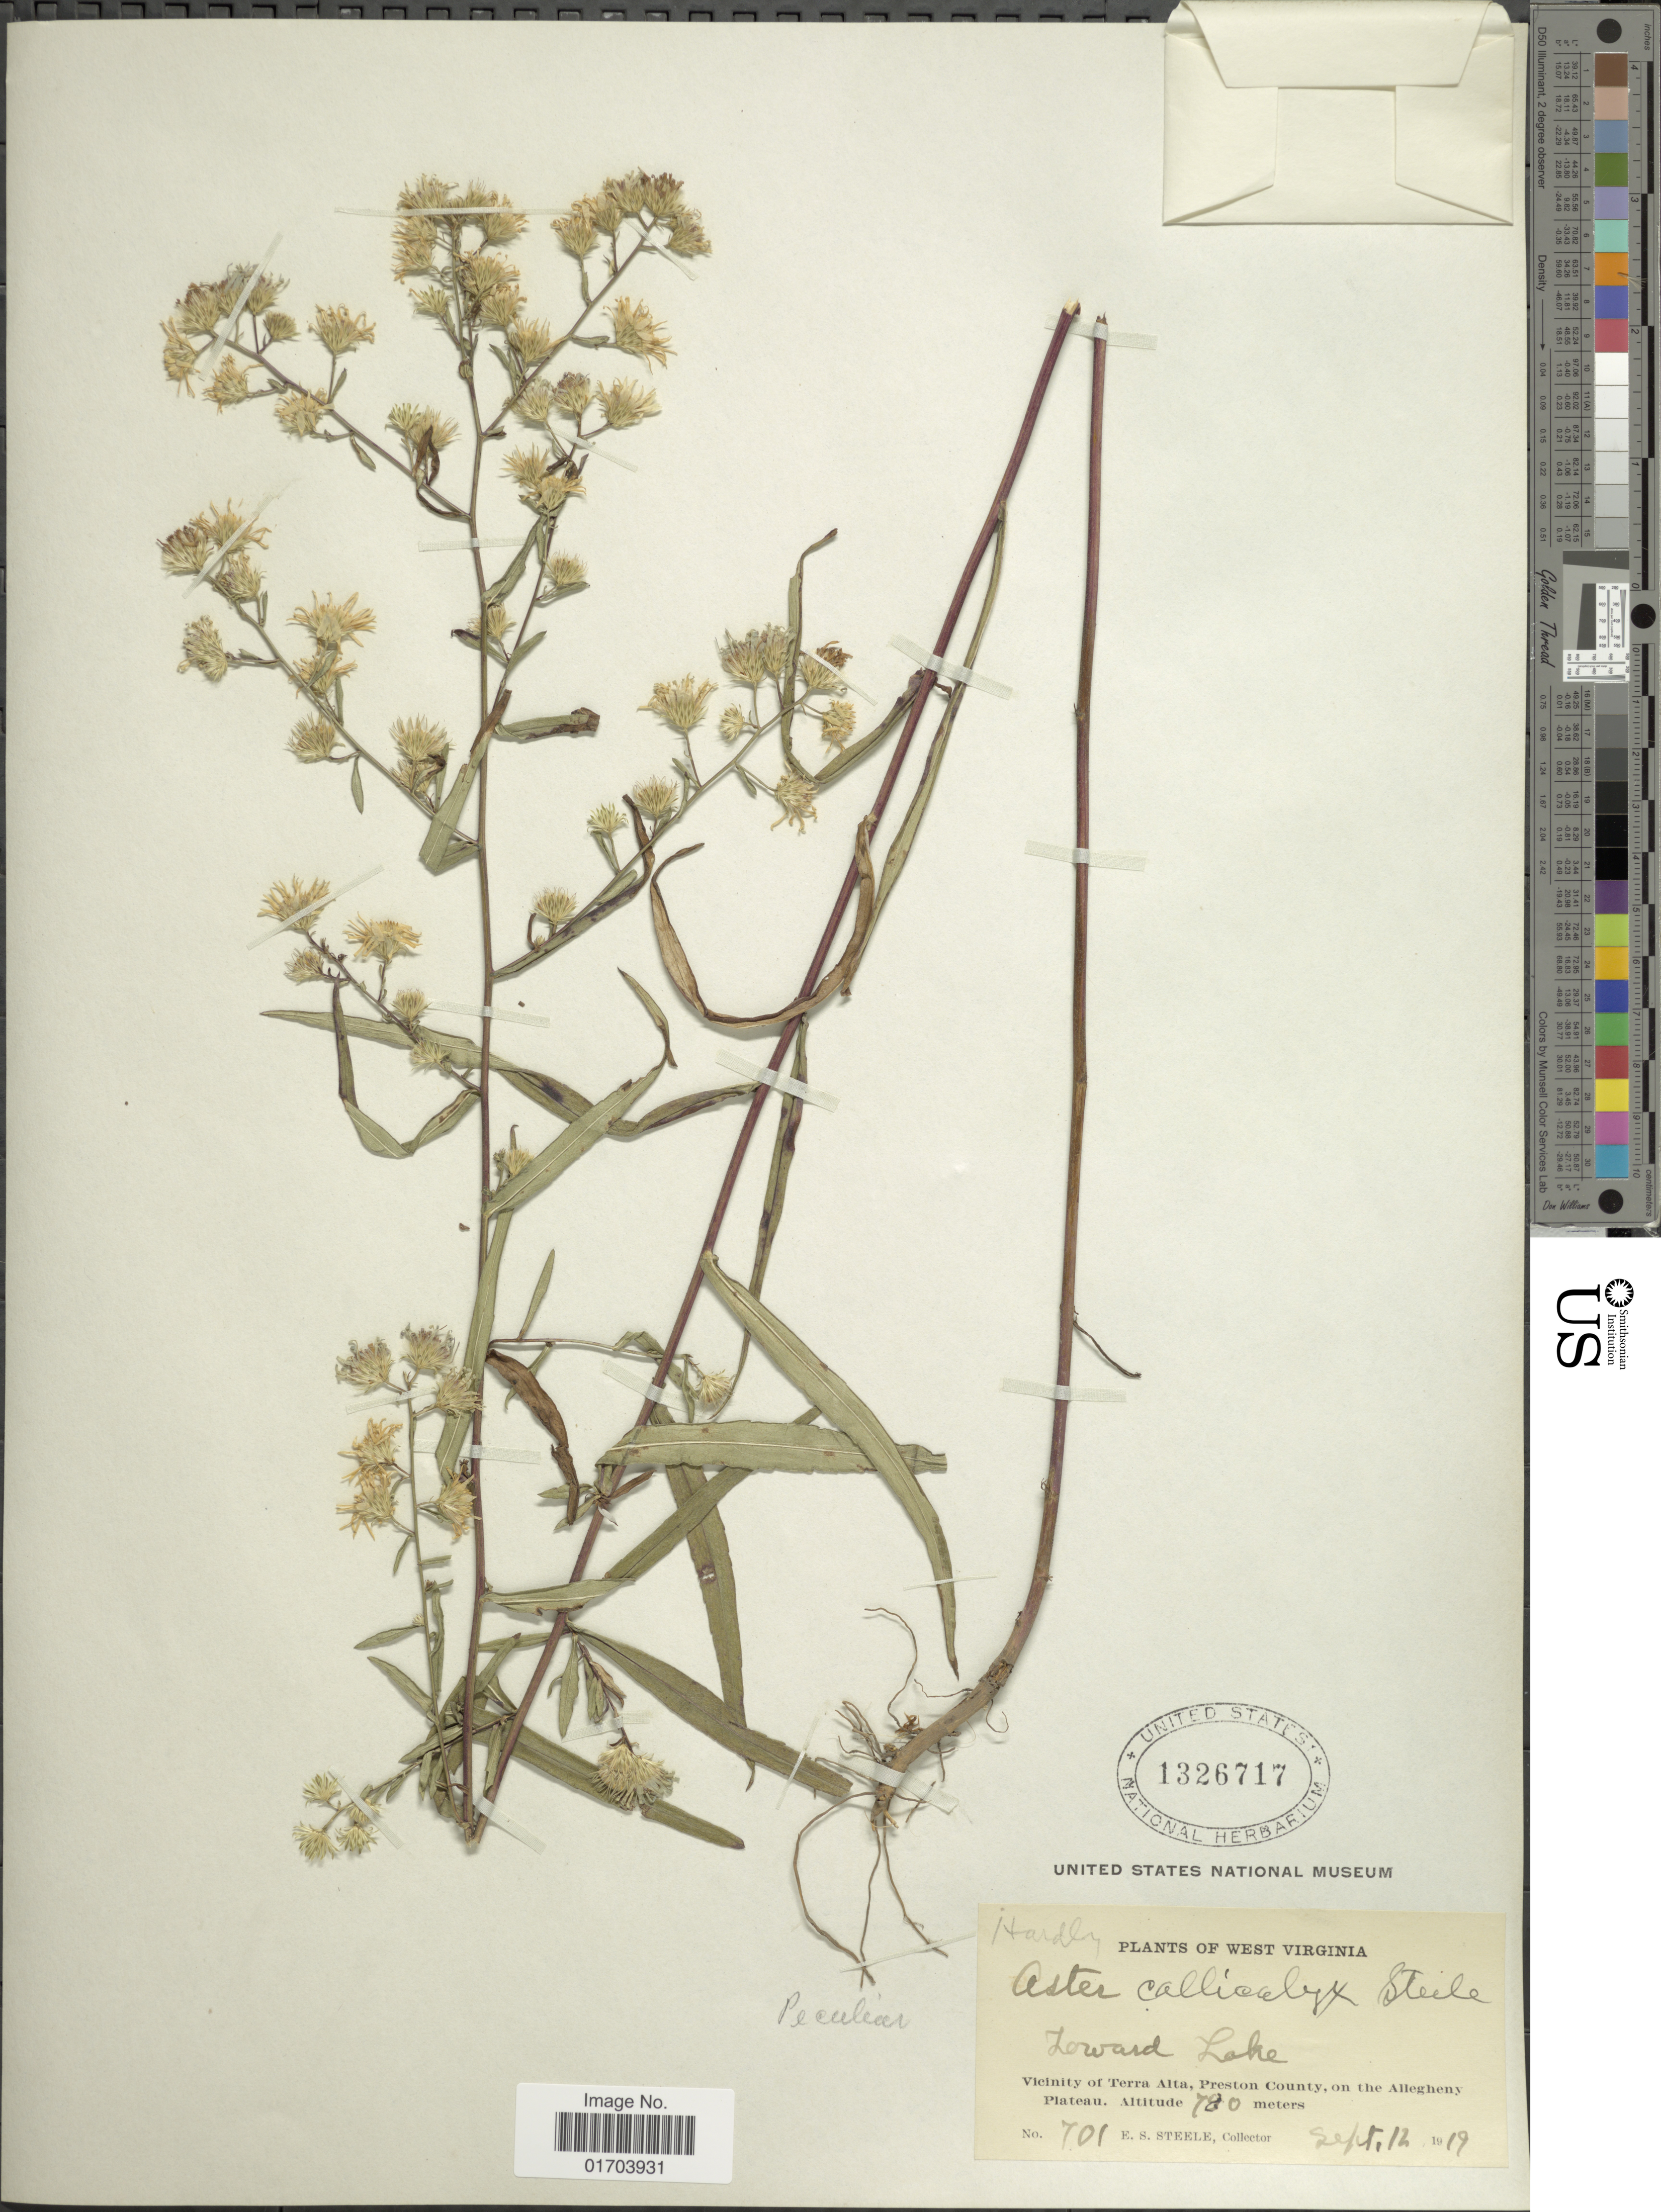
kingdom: Plantae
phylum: Tracheophyta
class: Magnoliopsida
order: Asterales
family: Asteraceae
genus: Aster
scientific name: Aster callicalyx E.S. Steele sp. nov. ined.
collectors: E. Steele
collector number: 701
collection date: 1919-09-12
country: United States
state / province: West Virginia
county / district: Preston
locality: Toward Lake, Vicinity of Terra Alta, Preston County, on the Allegheny Plateau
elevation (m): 780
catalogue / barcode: US 1326717